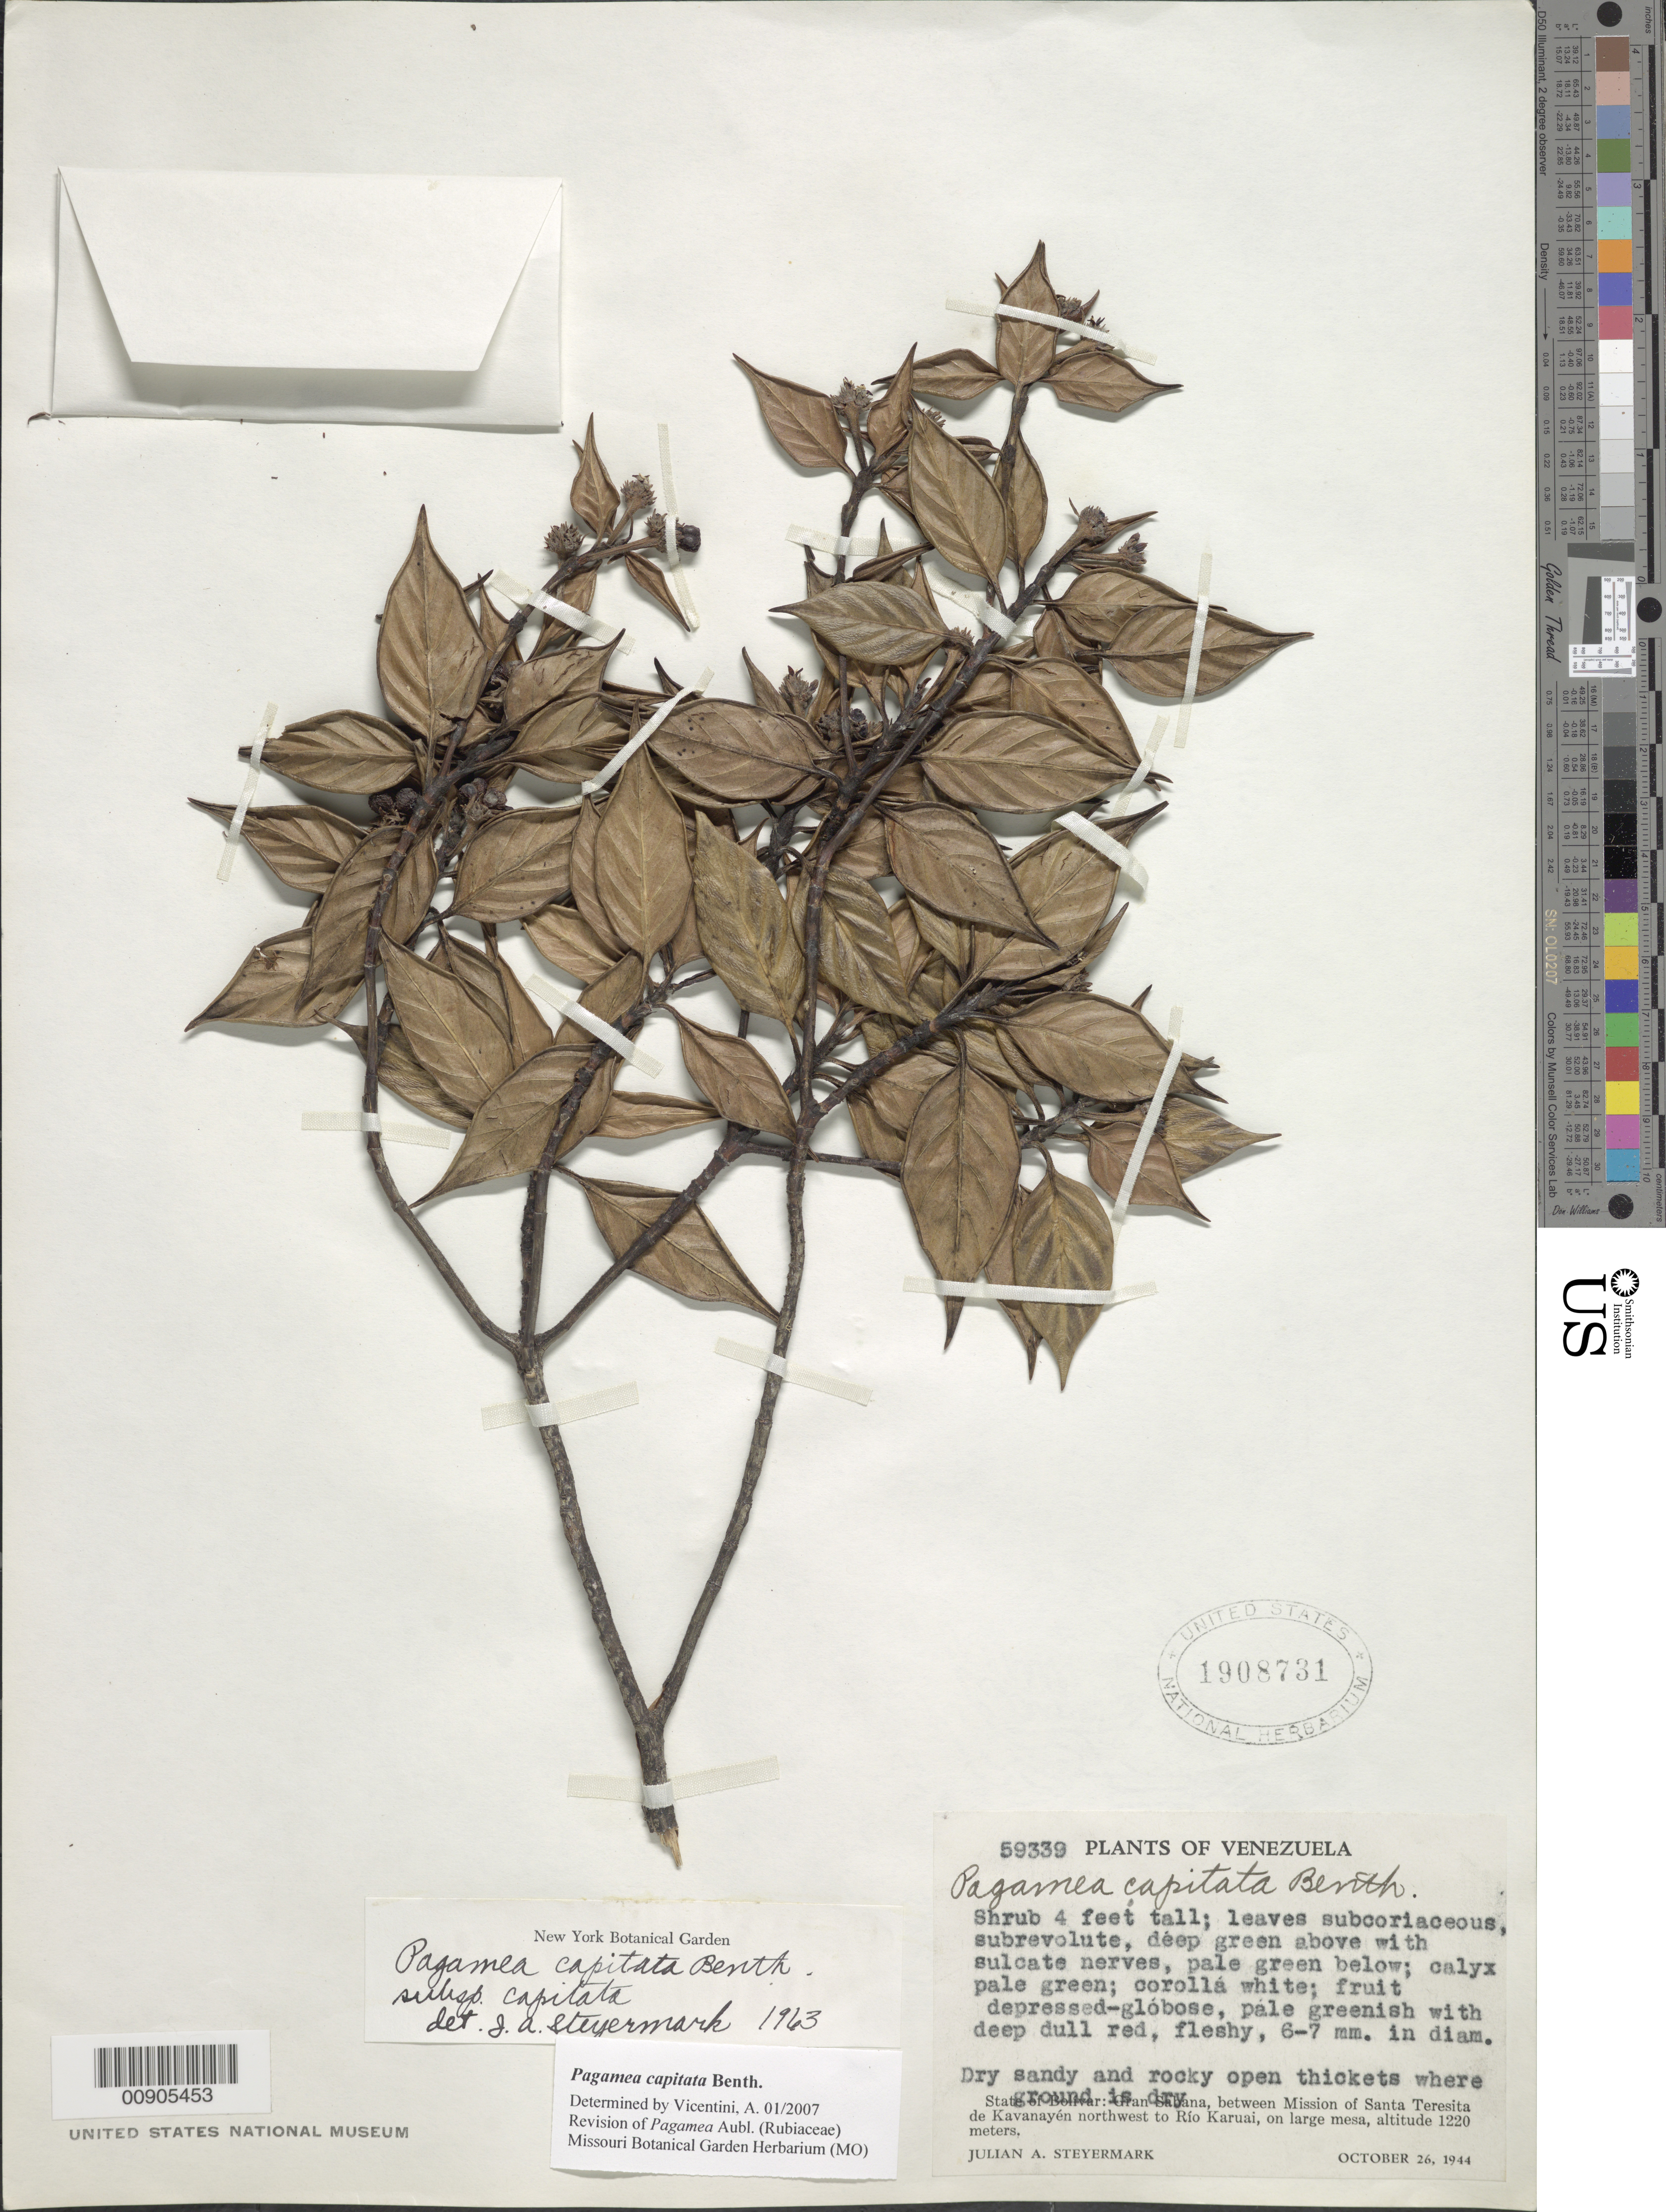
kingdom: Plantae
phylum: Tracheophyta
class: Magnoliopsida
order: Gentianales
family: Rubiaceae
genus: Pagamea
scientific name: Pagamea capitata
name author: Benth.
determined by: Vicentini, A.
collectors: J. Steyermark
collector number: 59339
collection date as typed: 26-Oct-44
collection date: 1944-10-26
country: Venezuela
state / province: Bolívar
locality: Gran Sabana, between Mission of Santa Teresita de Kavanayén NW to Río Karuai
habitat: Dry sandy and rocky open thickets where ground is dry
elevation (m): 1220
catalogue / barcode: US 1908731